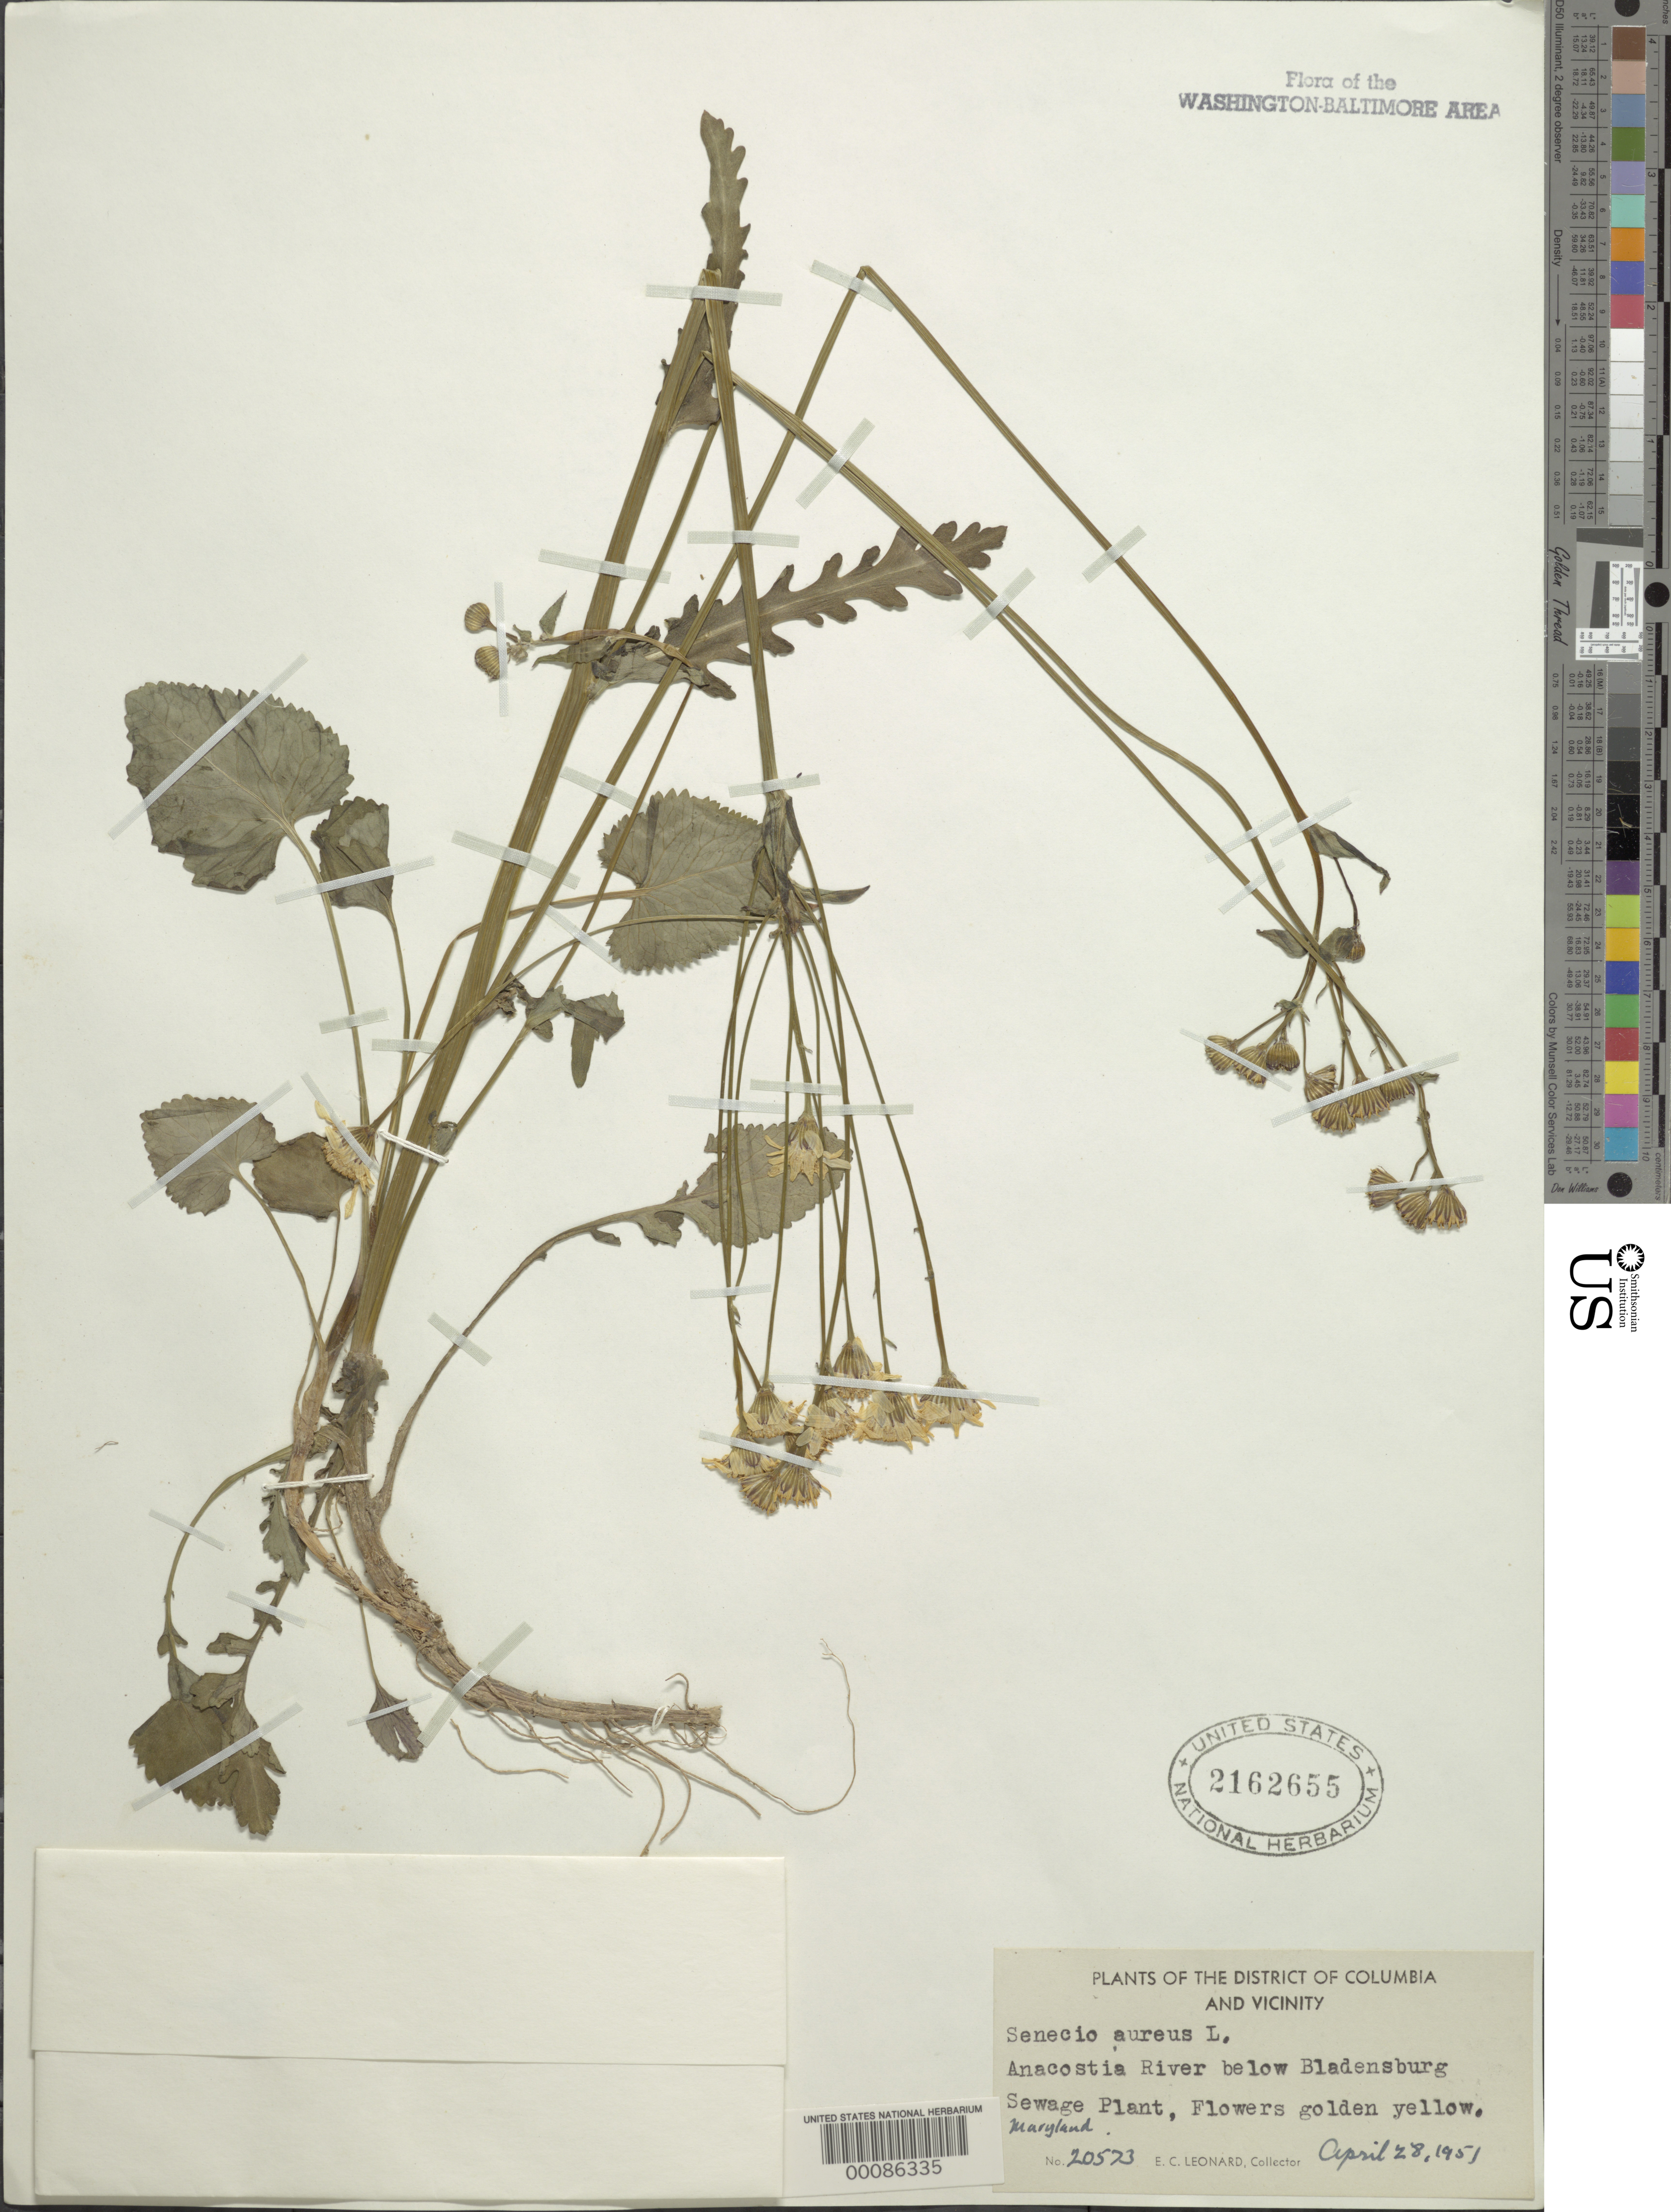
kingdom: Plantae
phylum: Tracheophyta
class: Magnoliopsida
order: Asterales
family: Asteraceae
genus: Packera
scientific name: Packera aurea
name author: (L.) Á. Löve & D. Löve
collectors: E. C. Leonard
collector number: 20573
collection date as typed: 28 Apr 1951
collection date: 1951-04-28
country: United States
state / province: Maryland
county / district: Prince George's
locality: Anacostia River below Bladensburg Sewage Plant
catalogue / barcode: US 2162655